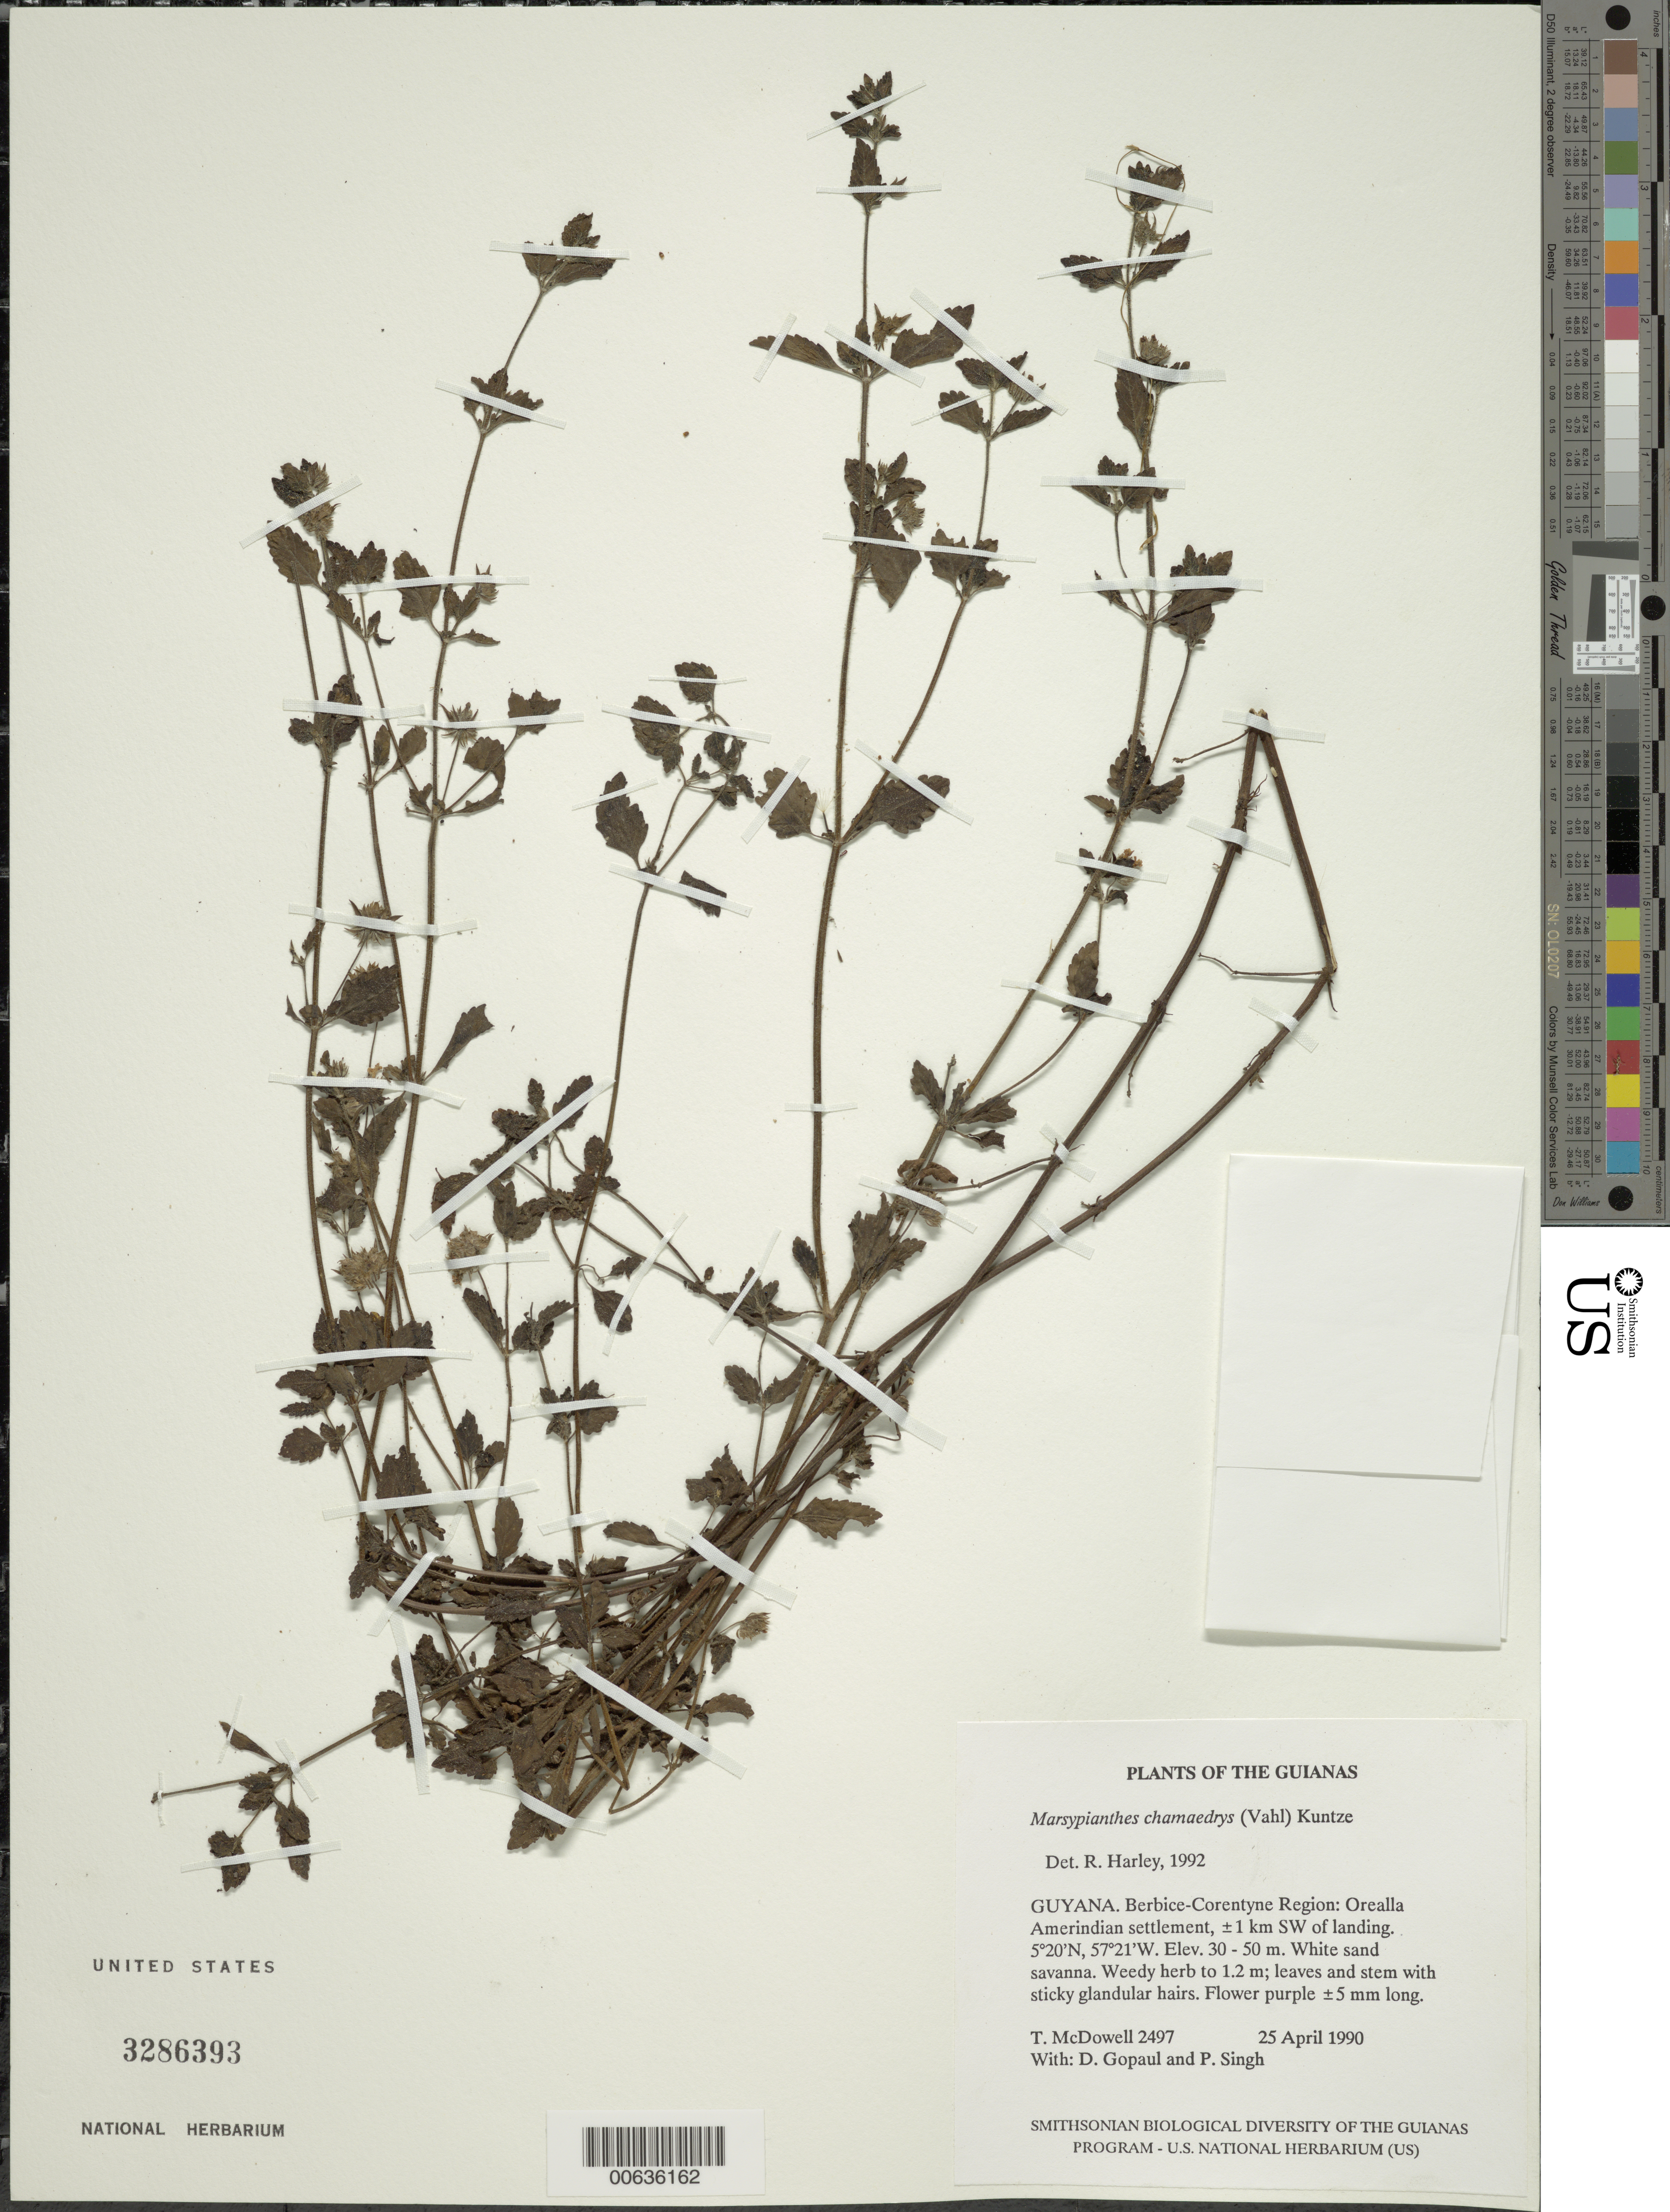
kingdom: Plantae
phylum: Tracheophyta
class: Magnoliopsida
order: Lamiales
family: Lamiaceae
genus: Marsypianthes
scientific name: Marsypianthes chamaedrys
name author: (Vahl) Kuntze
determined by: Harley, R. M.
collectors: T. McDowell, D. Gopaul & P. Singh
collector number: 2497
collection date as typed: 25 April 1990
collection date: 1990-04-25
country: Guyana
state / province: E. Berbice-Corentyne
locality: Orealla Amerindian settlement, ±1 km SW of landing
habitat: White sand savanna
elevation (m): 30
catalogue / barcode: US 3286363